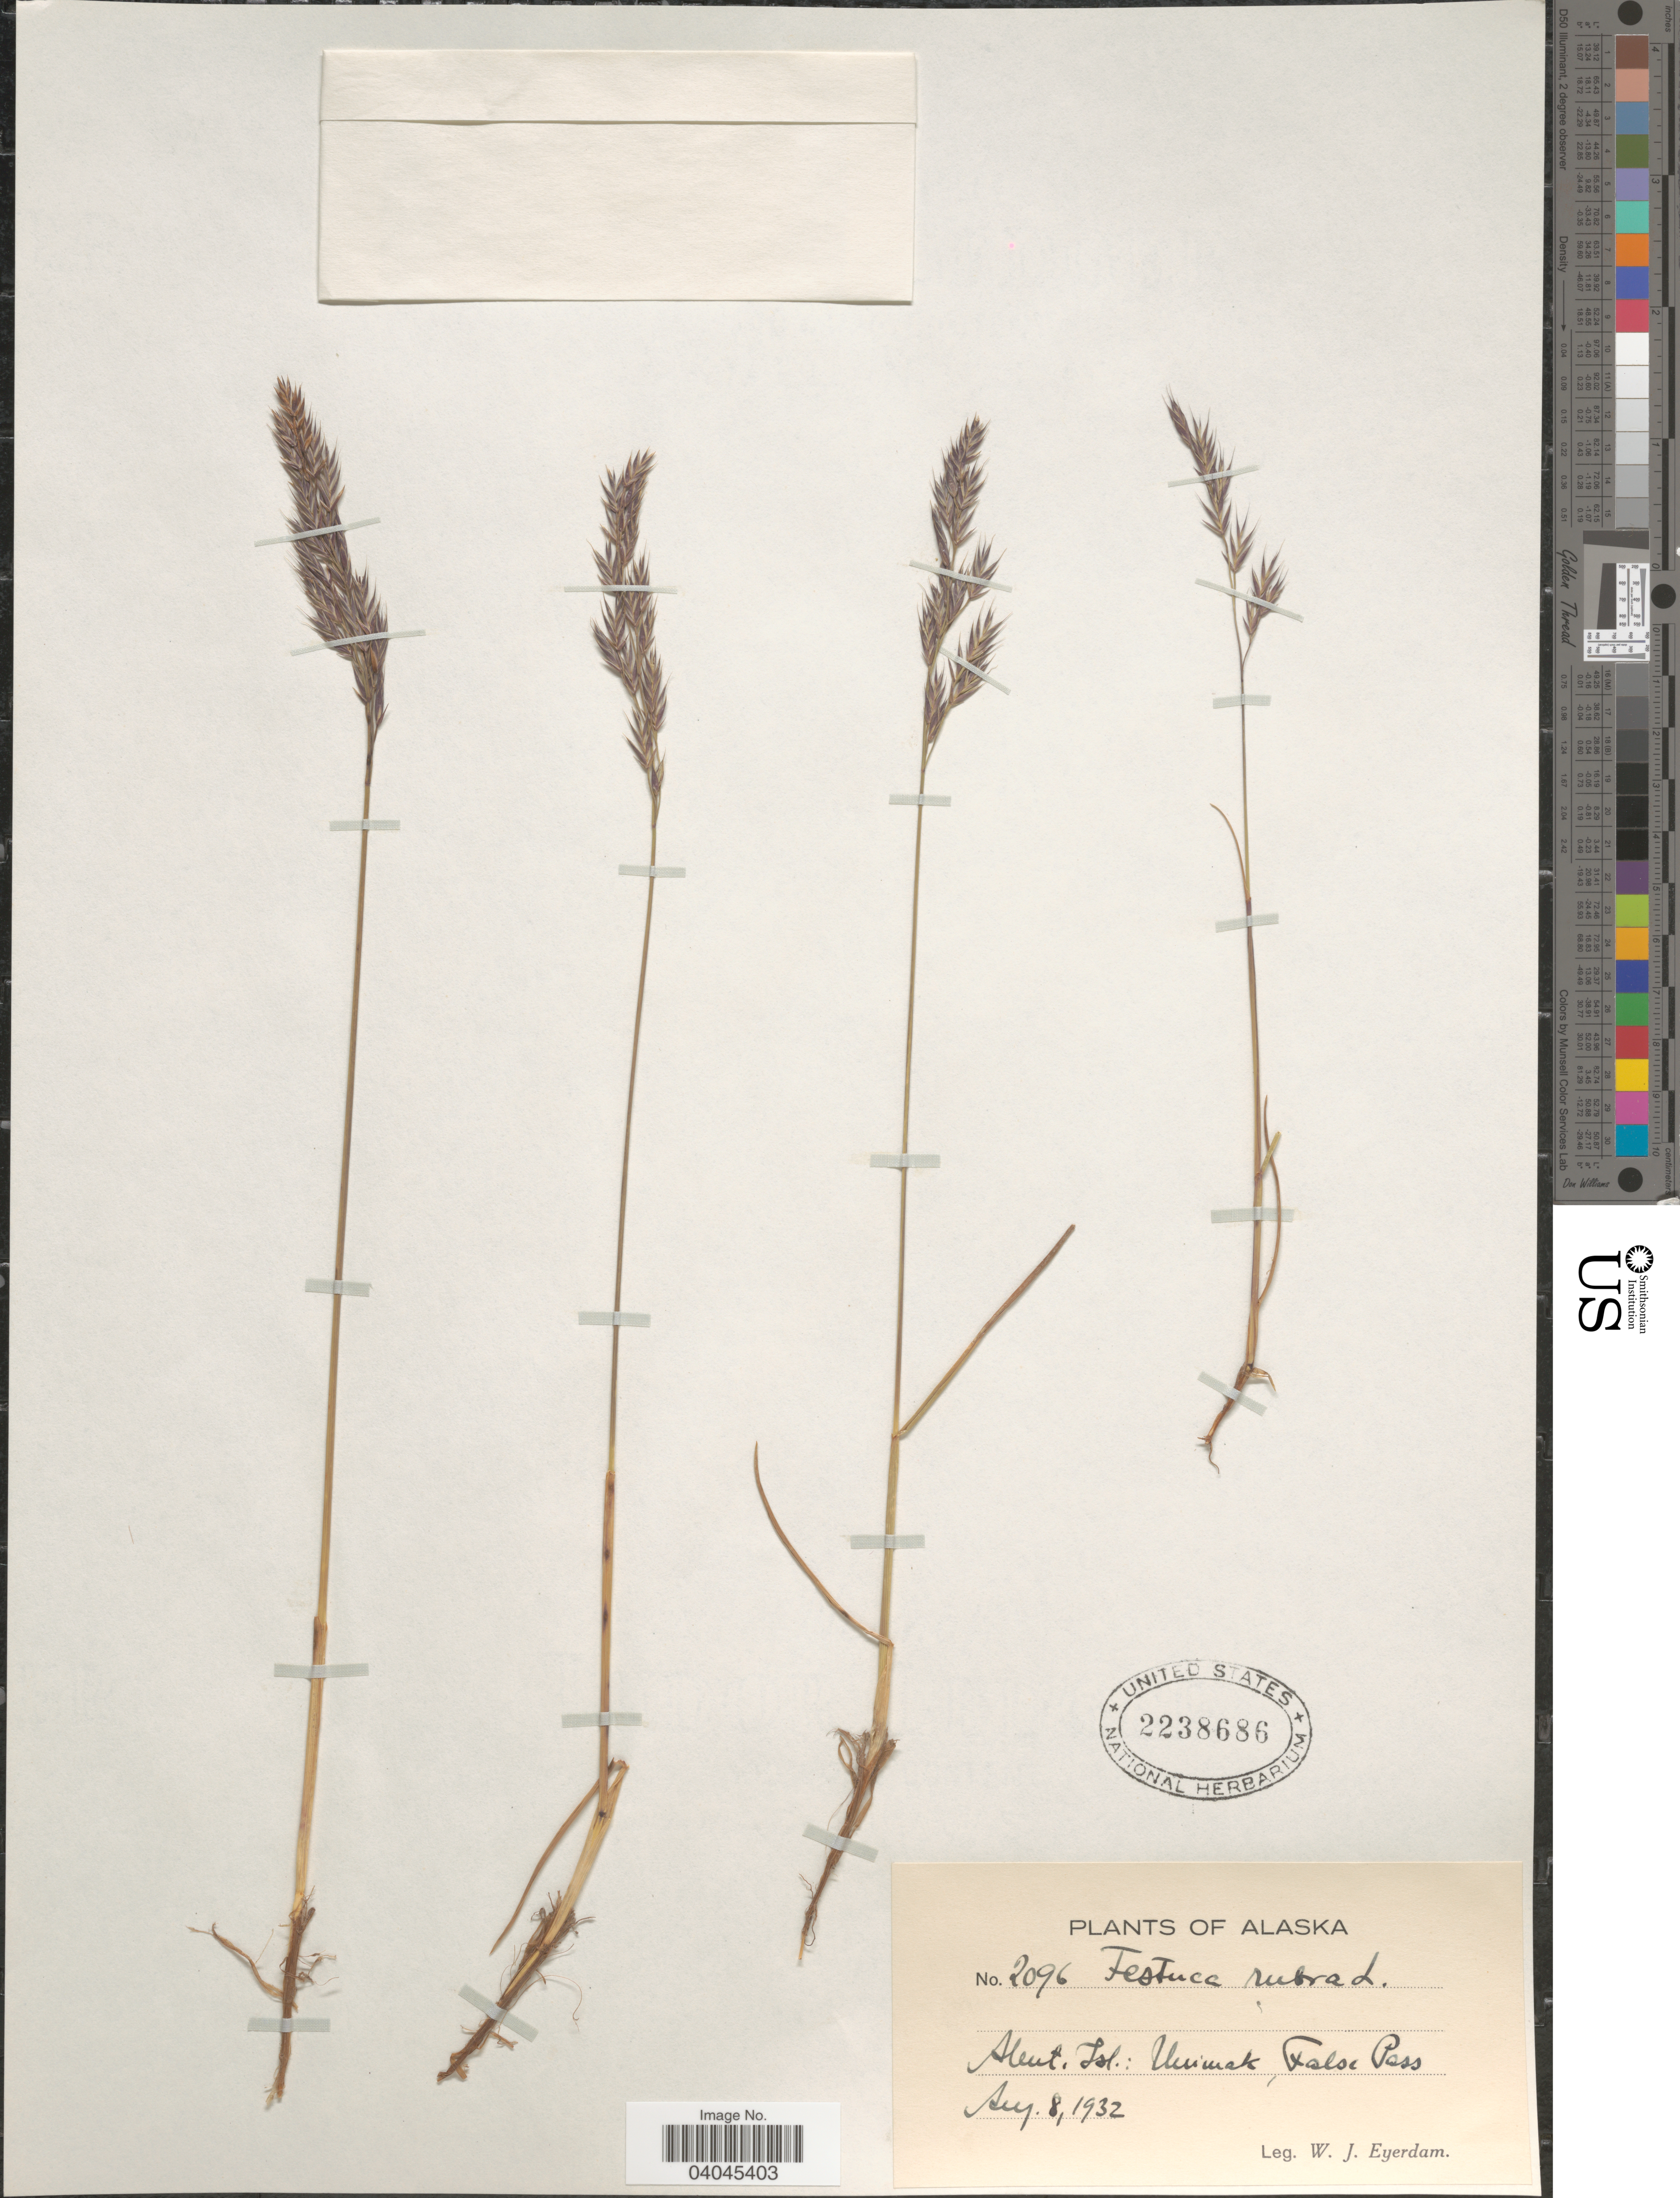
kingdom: Plantae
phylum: Tracheophyta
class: Liliopsida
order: Poales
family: Poaceae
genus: Festuca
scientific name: Festuca rubra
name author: L.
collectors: W. J. Eyerdam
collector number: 2096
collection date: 1932-08-08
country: United States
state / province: Alaska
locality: Aleut. Isl.: Unimak, False Pass.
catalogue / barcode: US 2238686